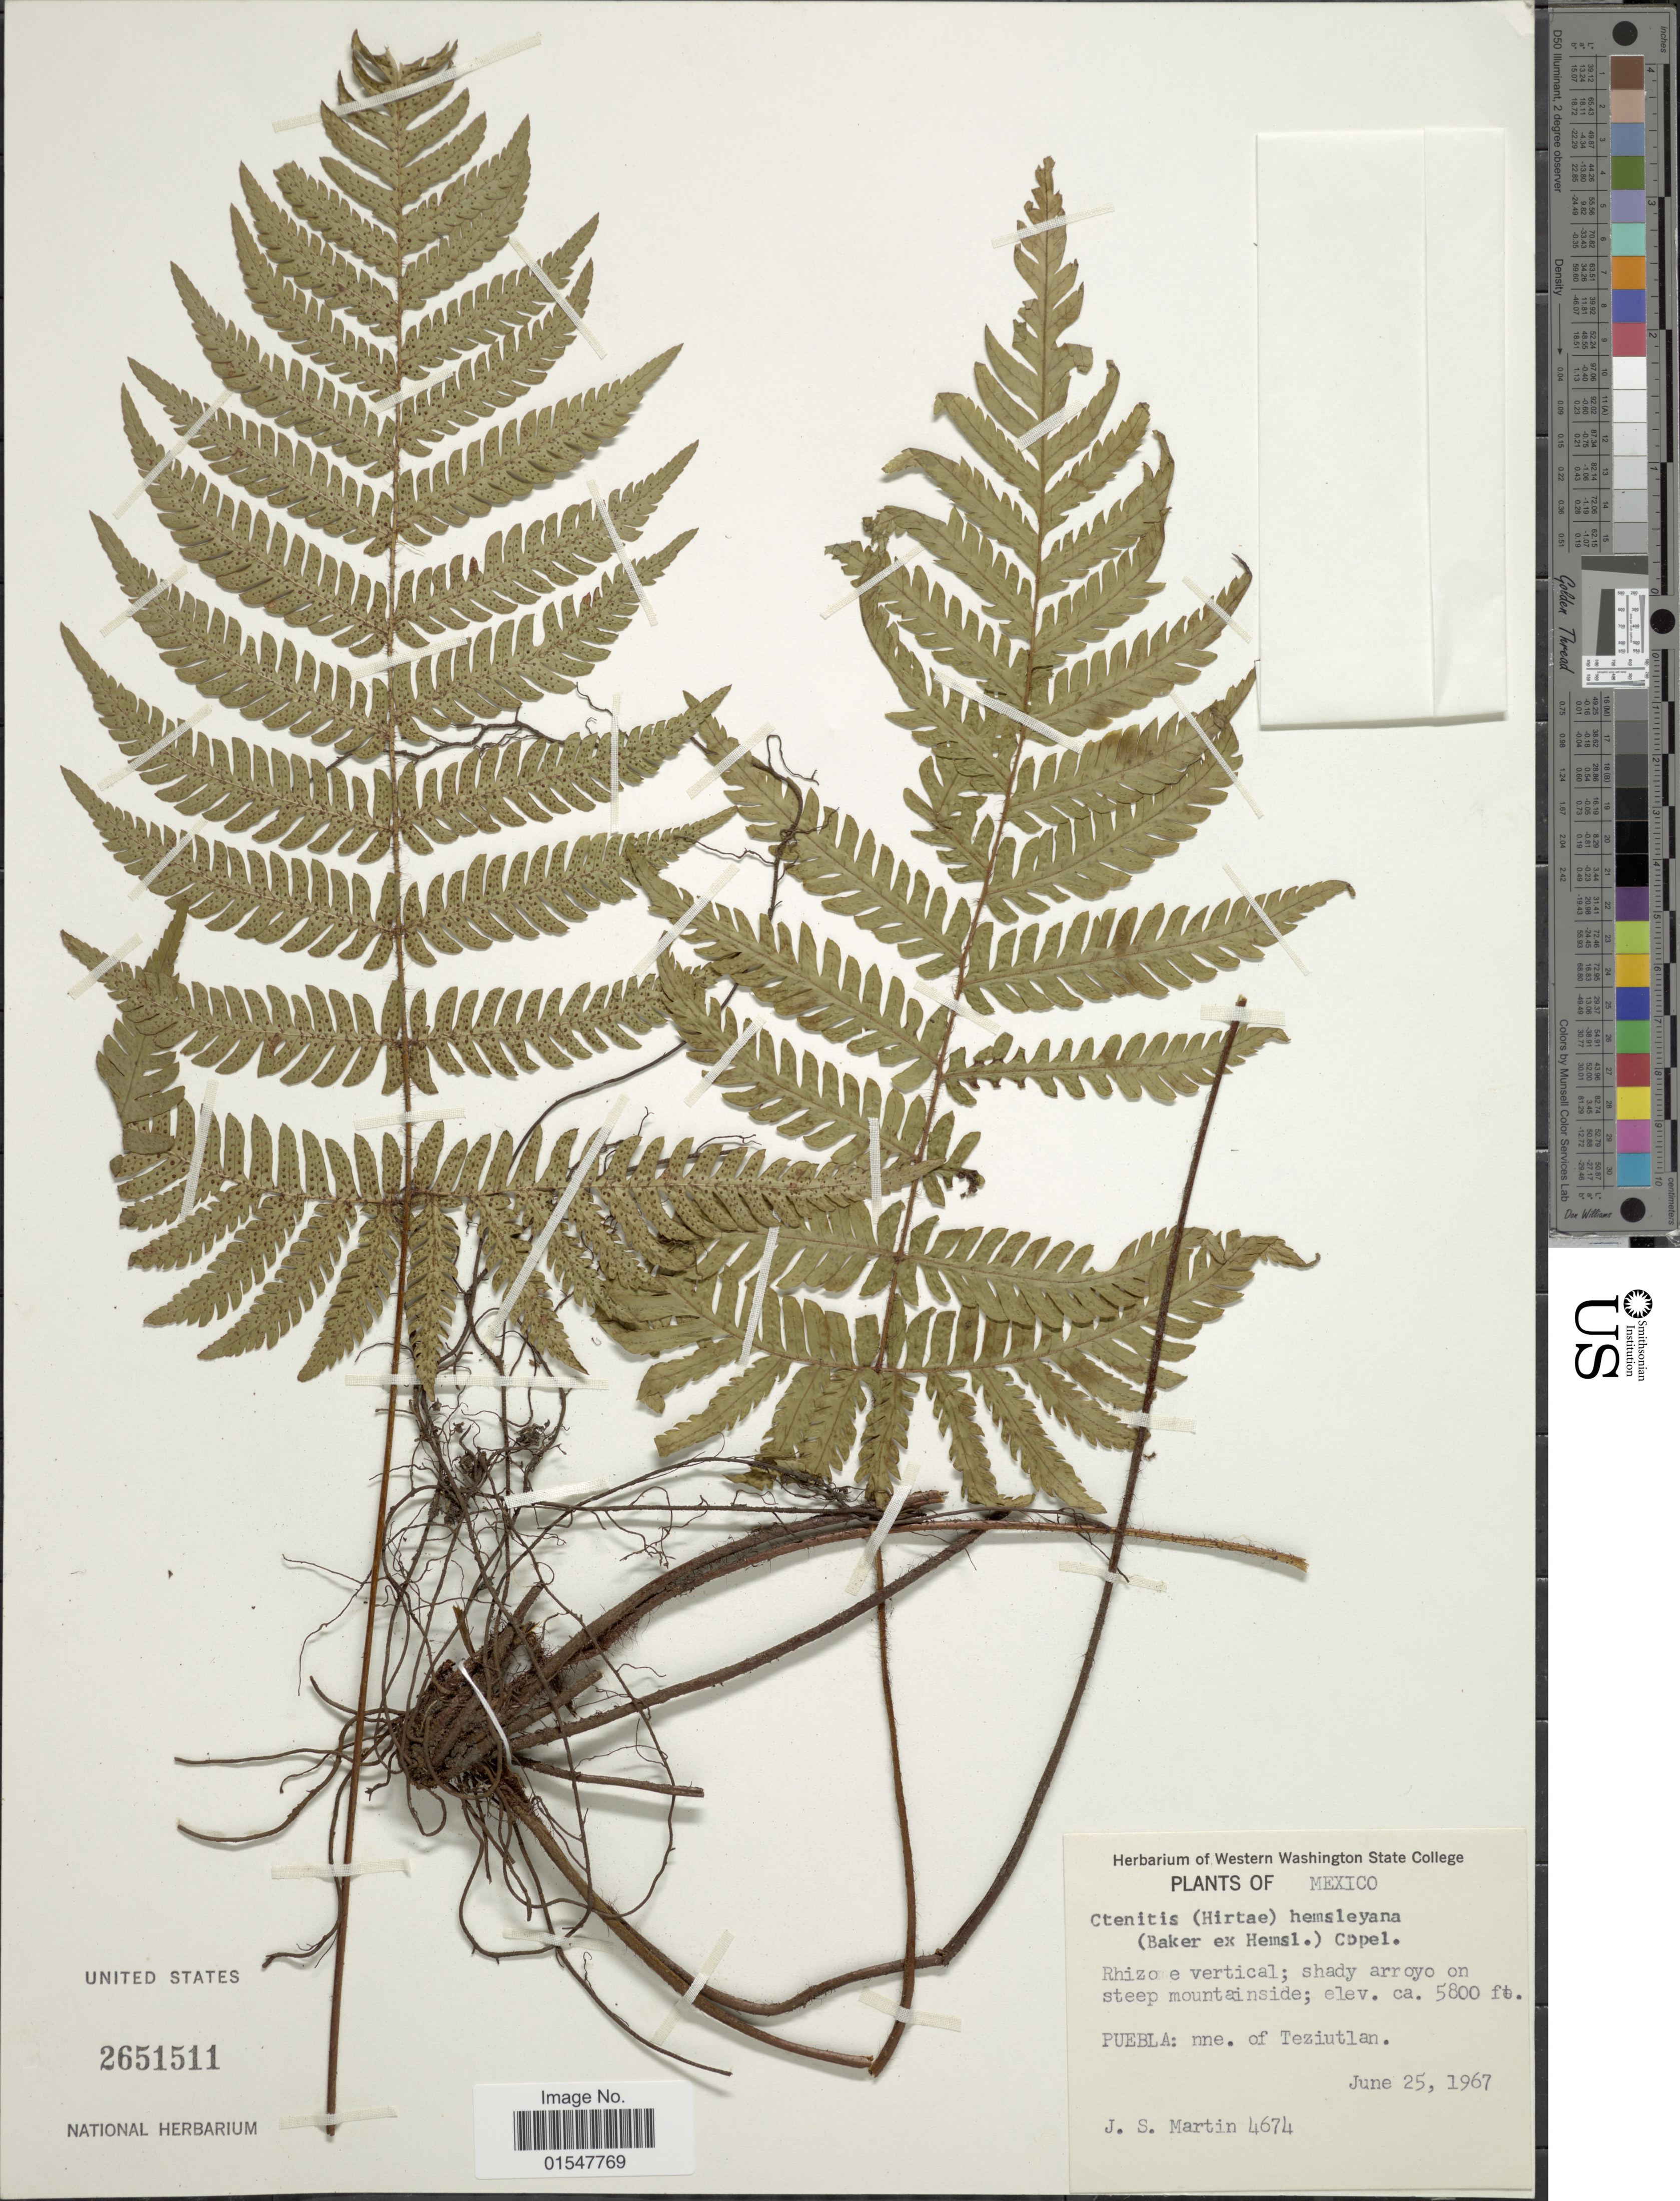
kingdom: Plantae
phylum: Tracheophyta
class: Polypodiopsida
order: Polypodiales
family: Dryopteridaceae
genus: Ctenitis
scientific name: Ctenitis hemsleyana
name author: (Baker ex Hemsl.) Copel.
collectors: J. S. Martin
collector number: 4674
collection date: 1967-06-25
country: Mexico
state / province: Puebla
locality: Rhizo e vertical; shady arroyo on steep mountainside. Puebla: nne. of Teziutlan.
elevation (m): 1768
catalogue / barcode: US 2651511